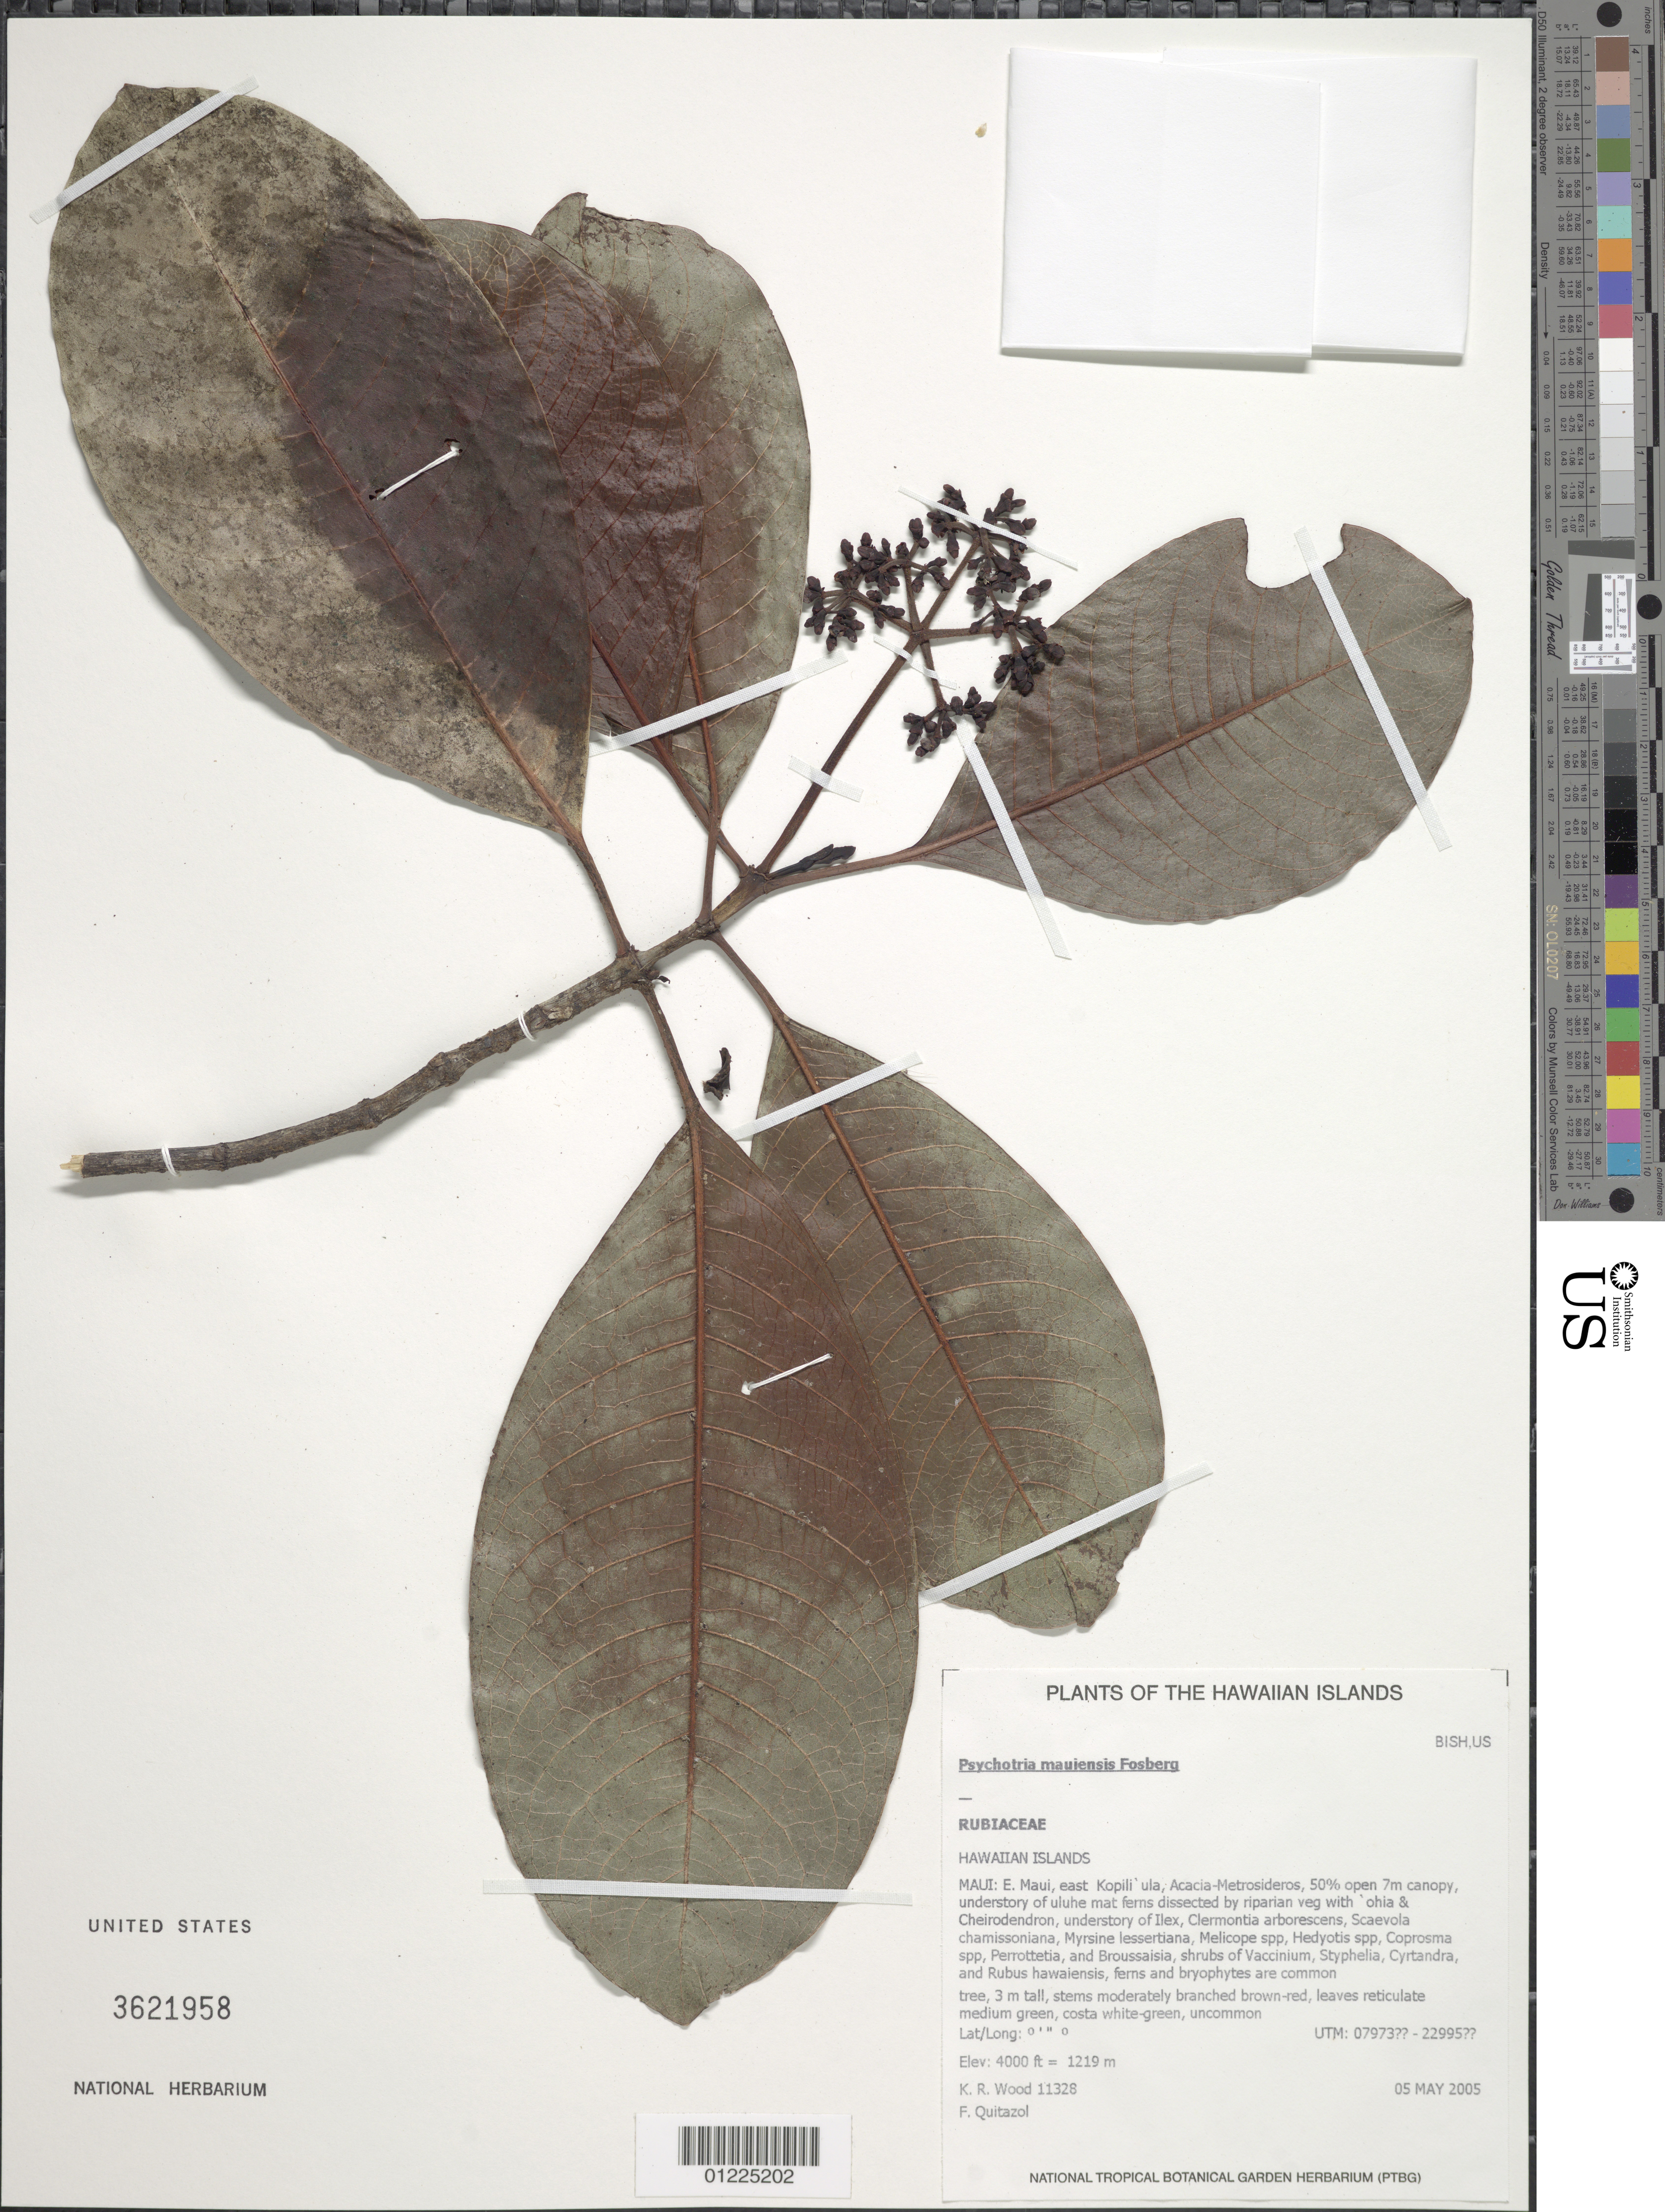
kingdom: Plantae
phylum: Tracheophyta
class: Magnoliopsida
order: Gentianales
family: Rubiaceae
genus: Psychotria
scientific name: Psychotria mauiensis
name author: Fosberg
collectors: K. R. Wood & F. Quitazol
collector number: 11328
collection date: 2005-05-05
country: United States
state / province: Hawaii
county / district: Maui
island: Maui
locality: E. Maui, E Kopili' ula.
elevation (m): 1219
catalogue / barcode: US 3621958